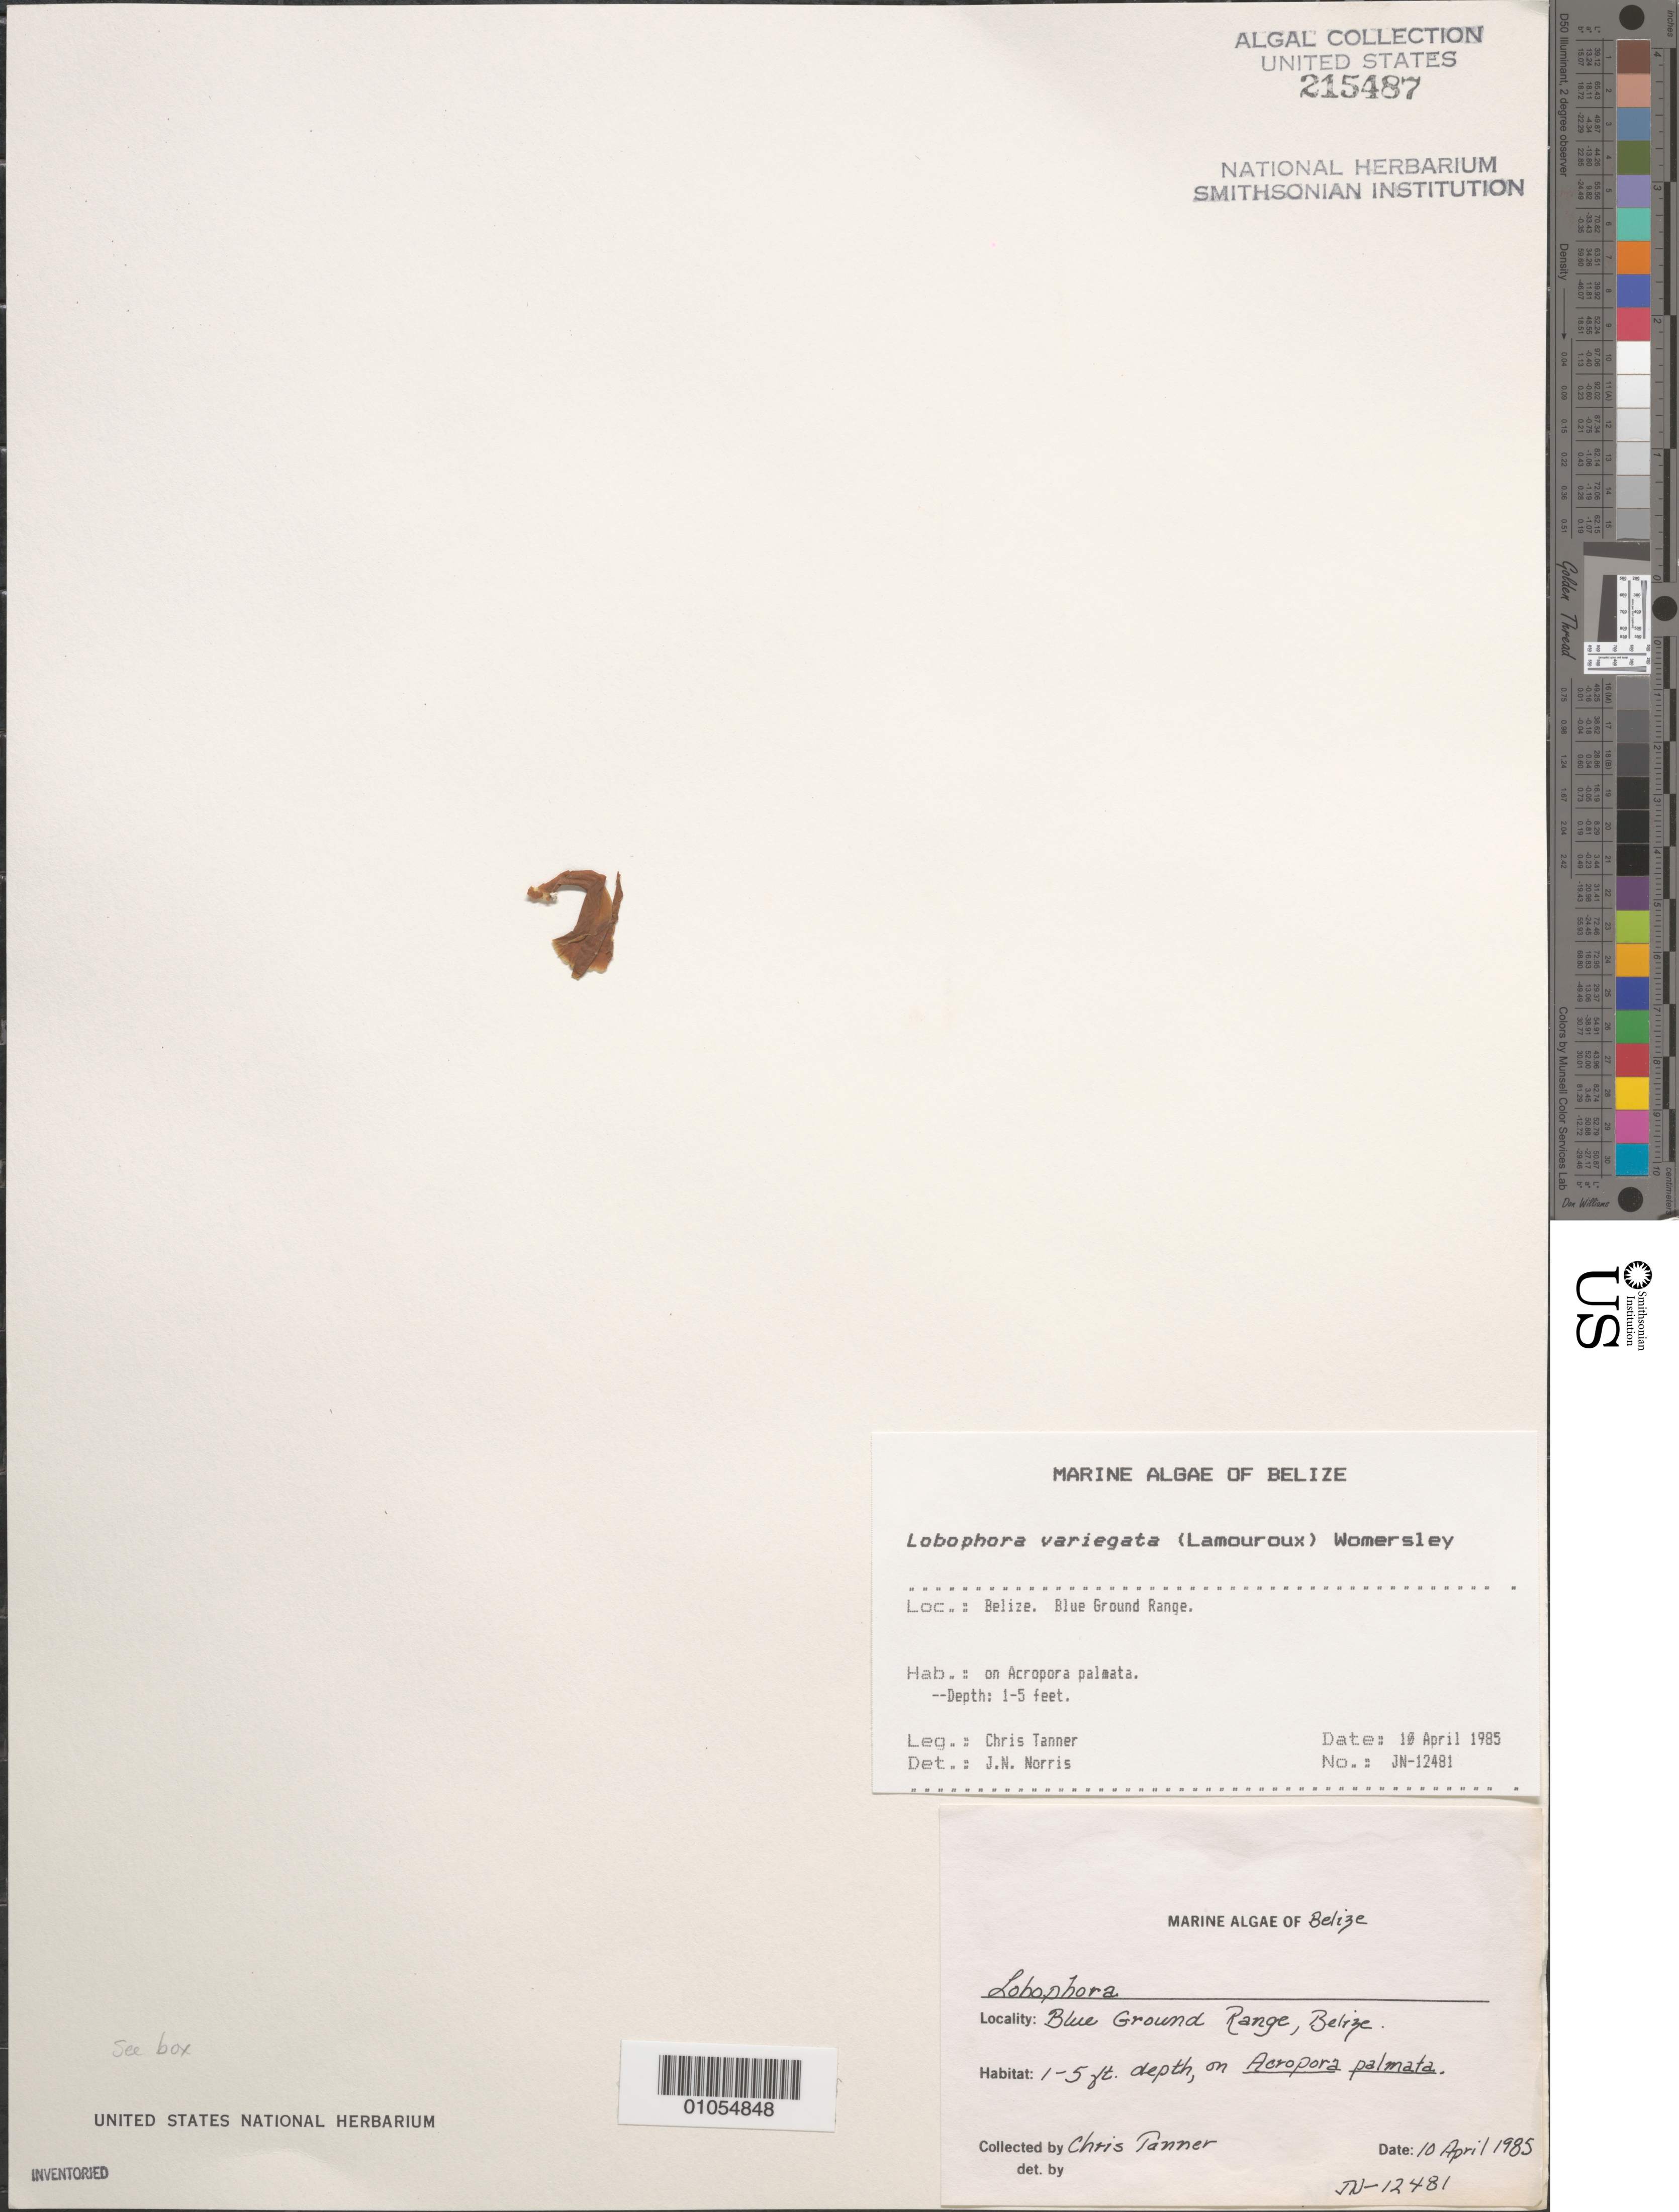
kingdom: Chromista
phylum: Ochrophyta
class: Phaeophyceae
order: Dictyotales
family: Dictyotaceae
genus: Lobophora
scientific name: Lobophora variegata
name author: (J.V.Lamouroux) Womersley & E.C. Oliveira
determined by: Norris, James N.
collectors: C. Tanner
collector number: JN-12481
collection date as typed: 10 Apr 1985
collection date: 1985-04-10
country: Belize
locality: Blue Ground Range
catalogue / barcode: US 215487